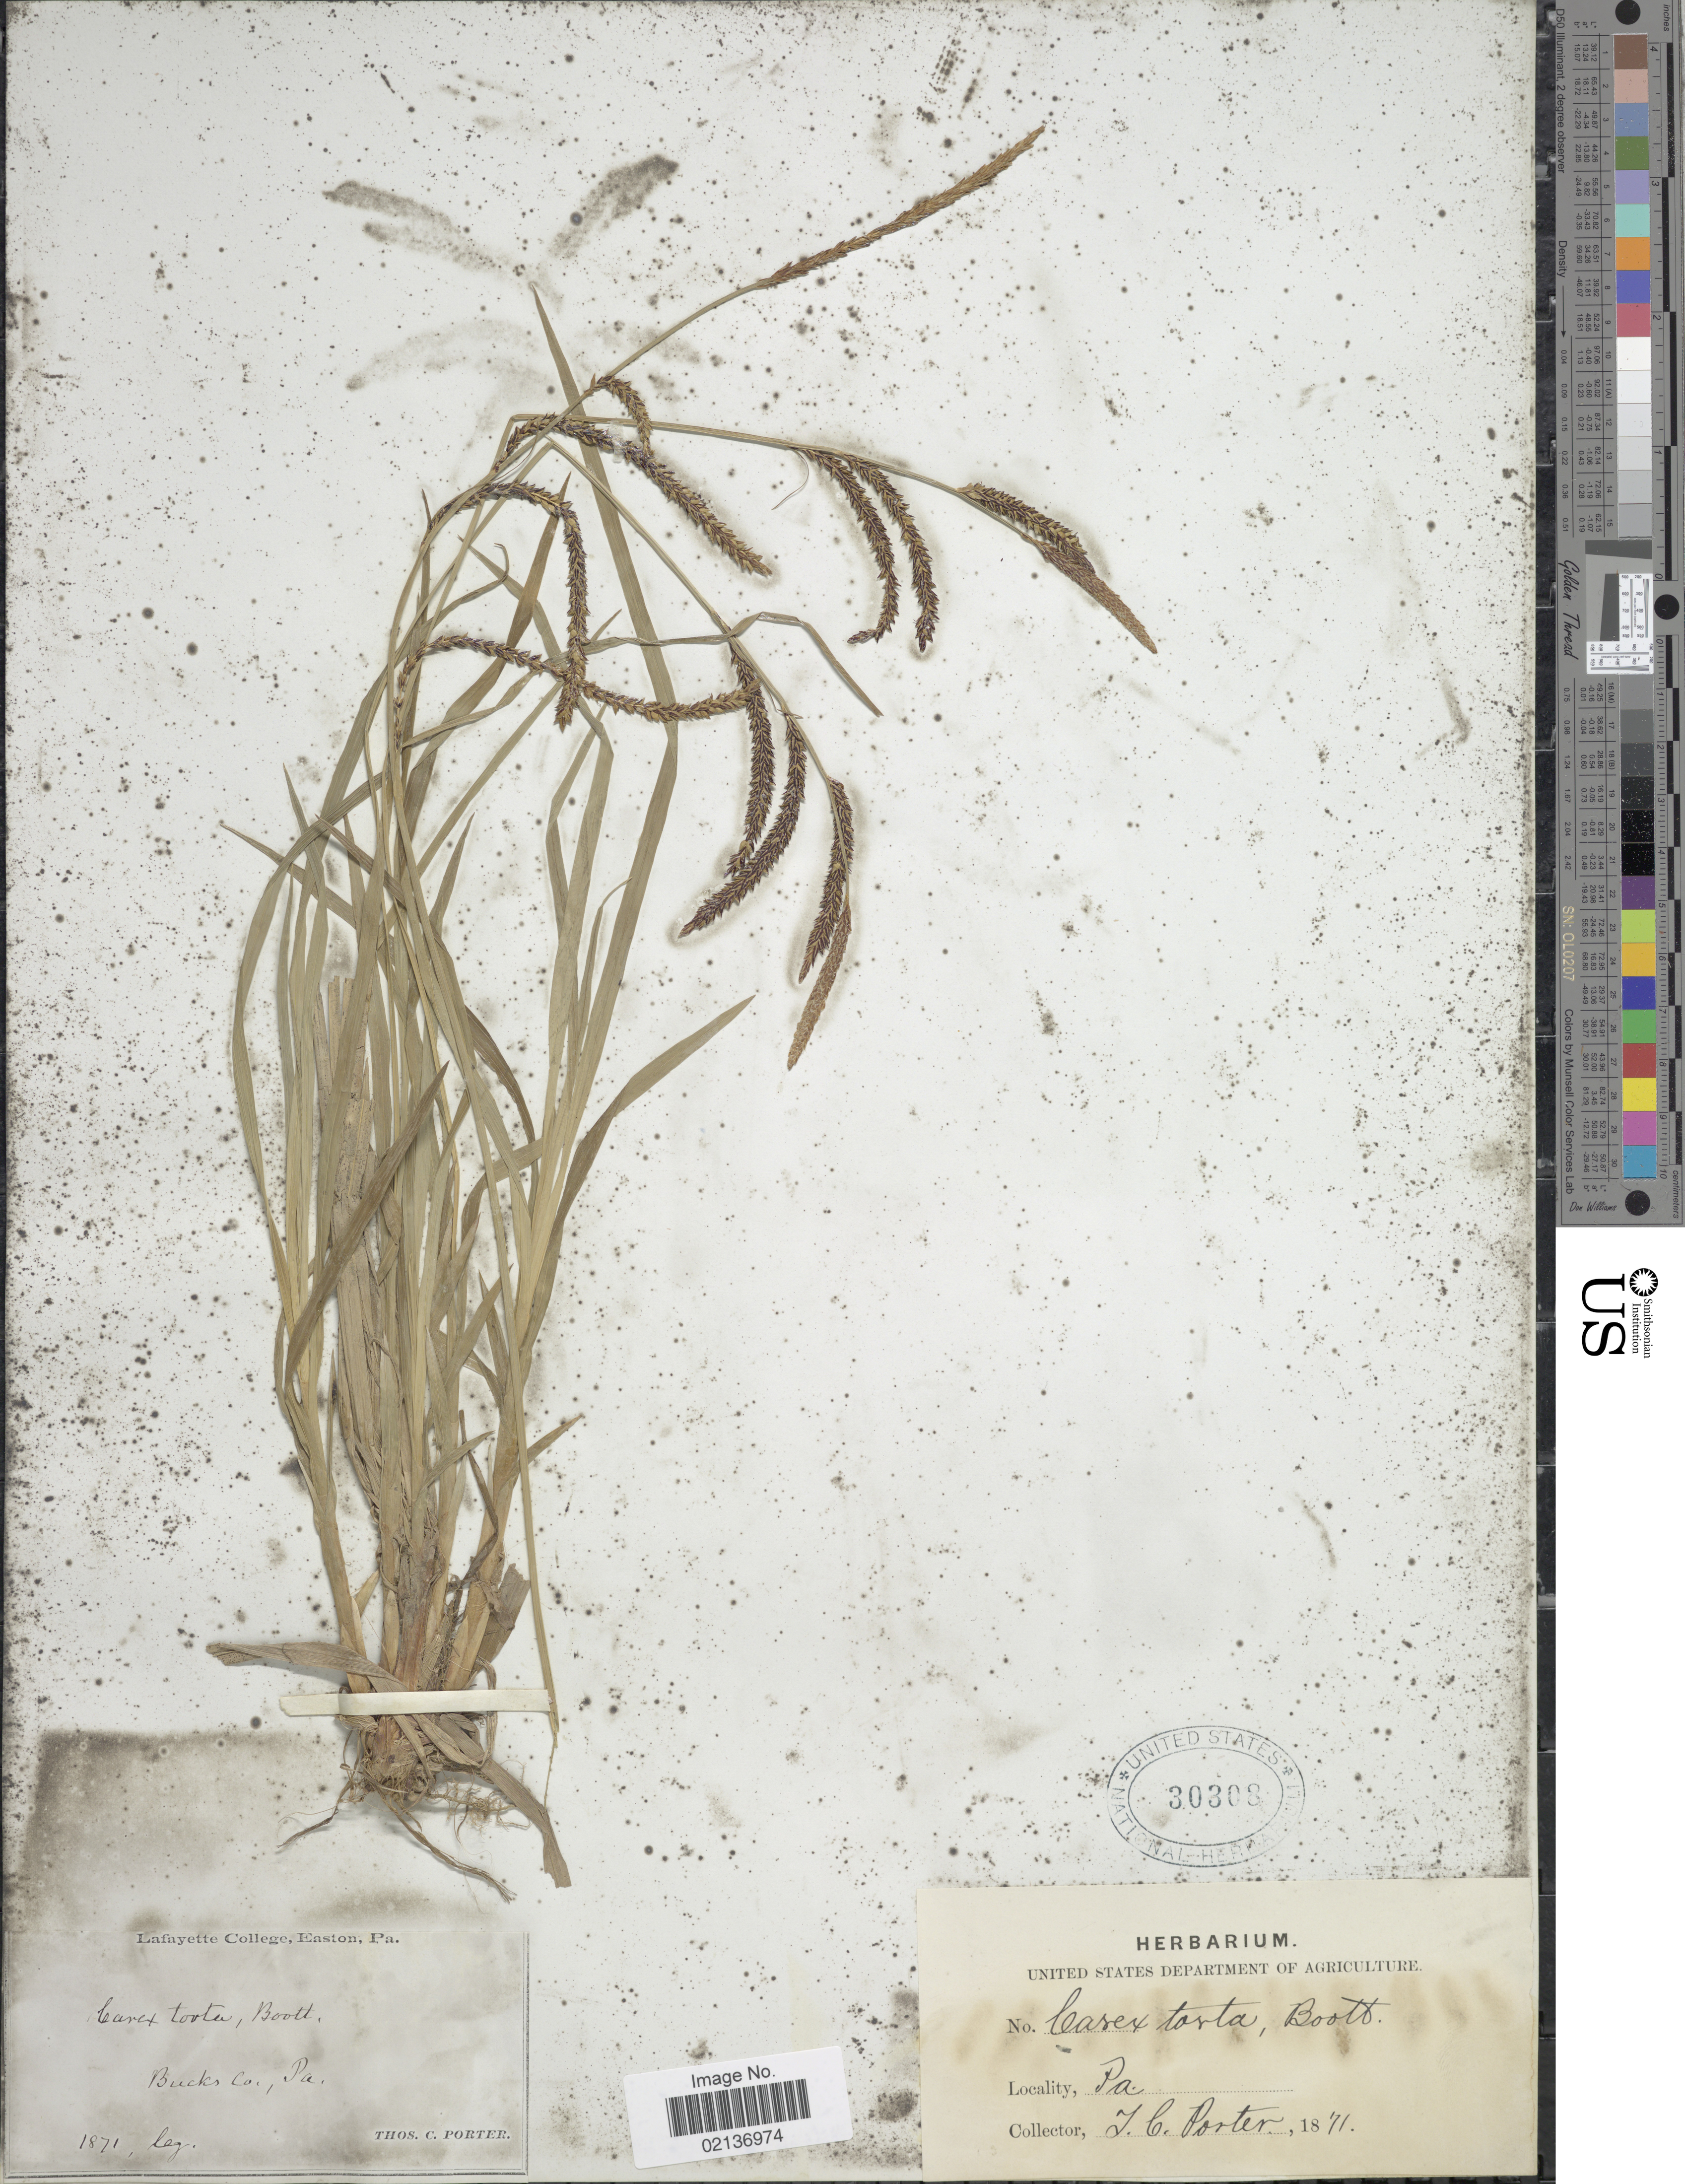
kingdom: Plantae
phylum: Tracheophyta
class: Liliopsida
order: Poales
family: Cyperaceae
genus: Carex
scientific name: Carex torta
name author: Boott ex Tuck.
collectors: T. Porter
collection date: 1871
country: United States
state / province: Pennsylvania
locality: Easton, Bucks Co, Pa.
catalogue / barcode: US 30308